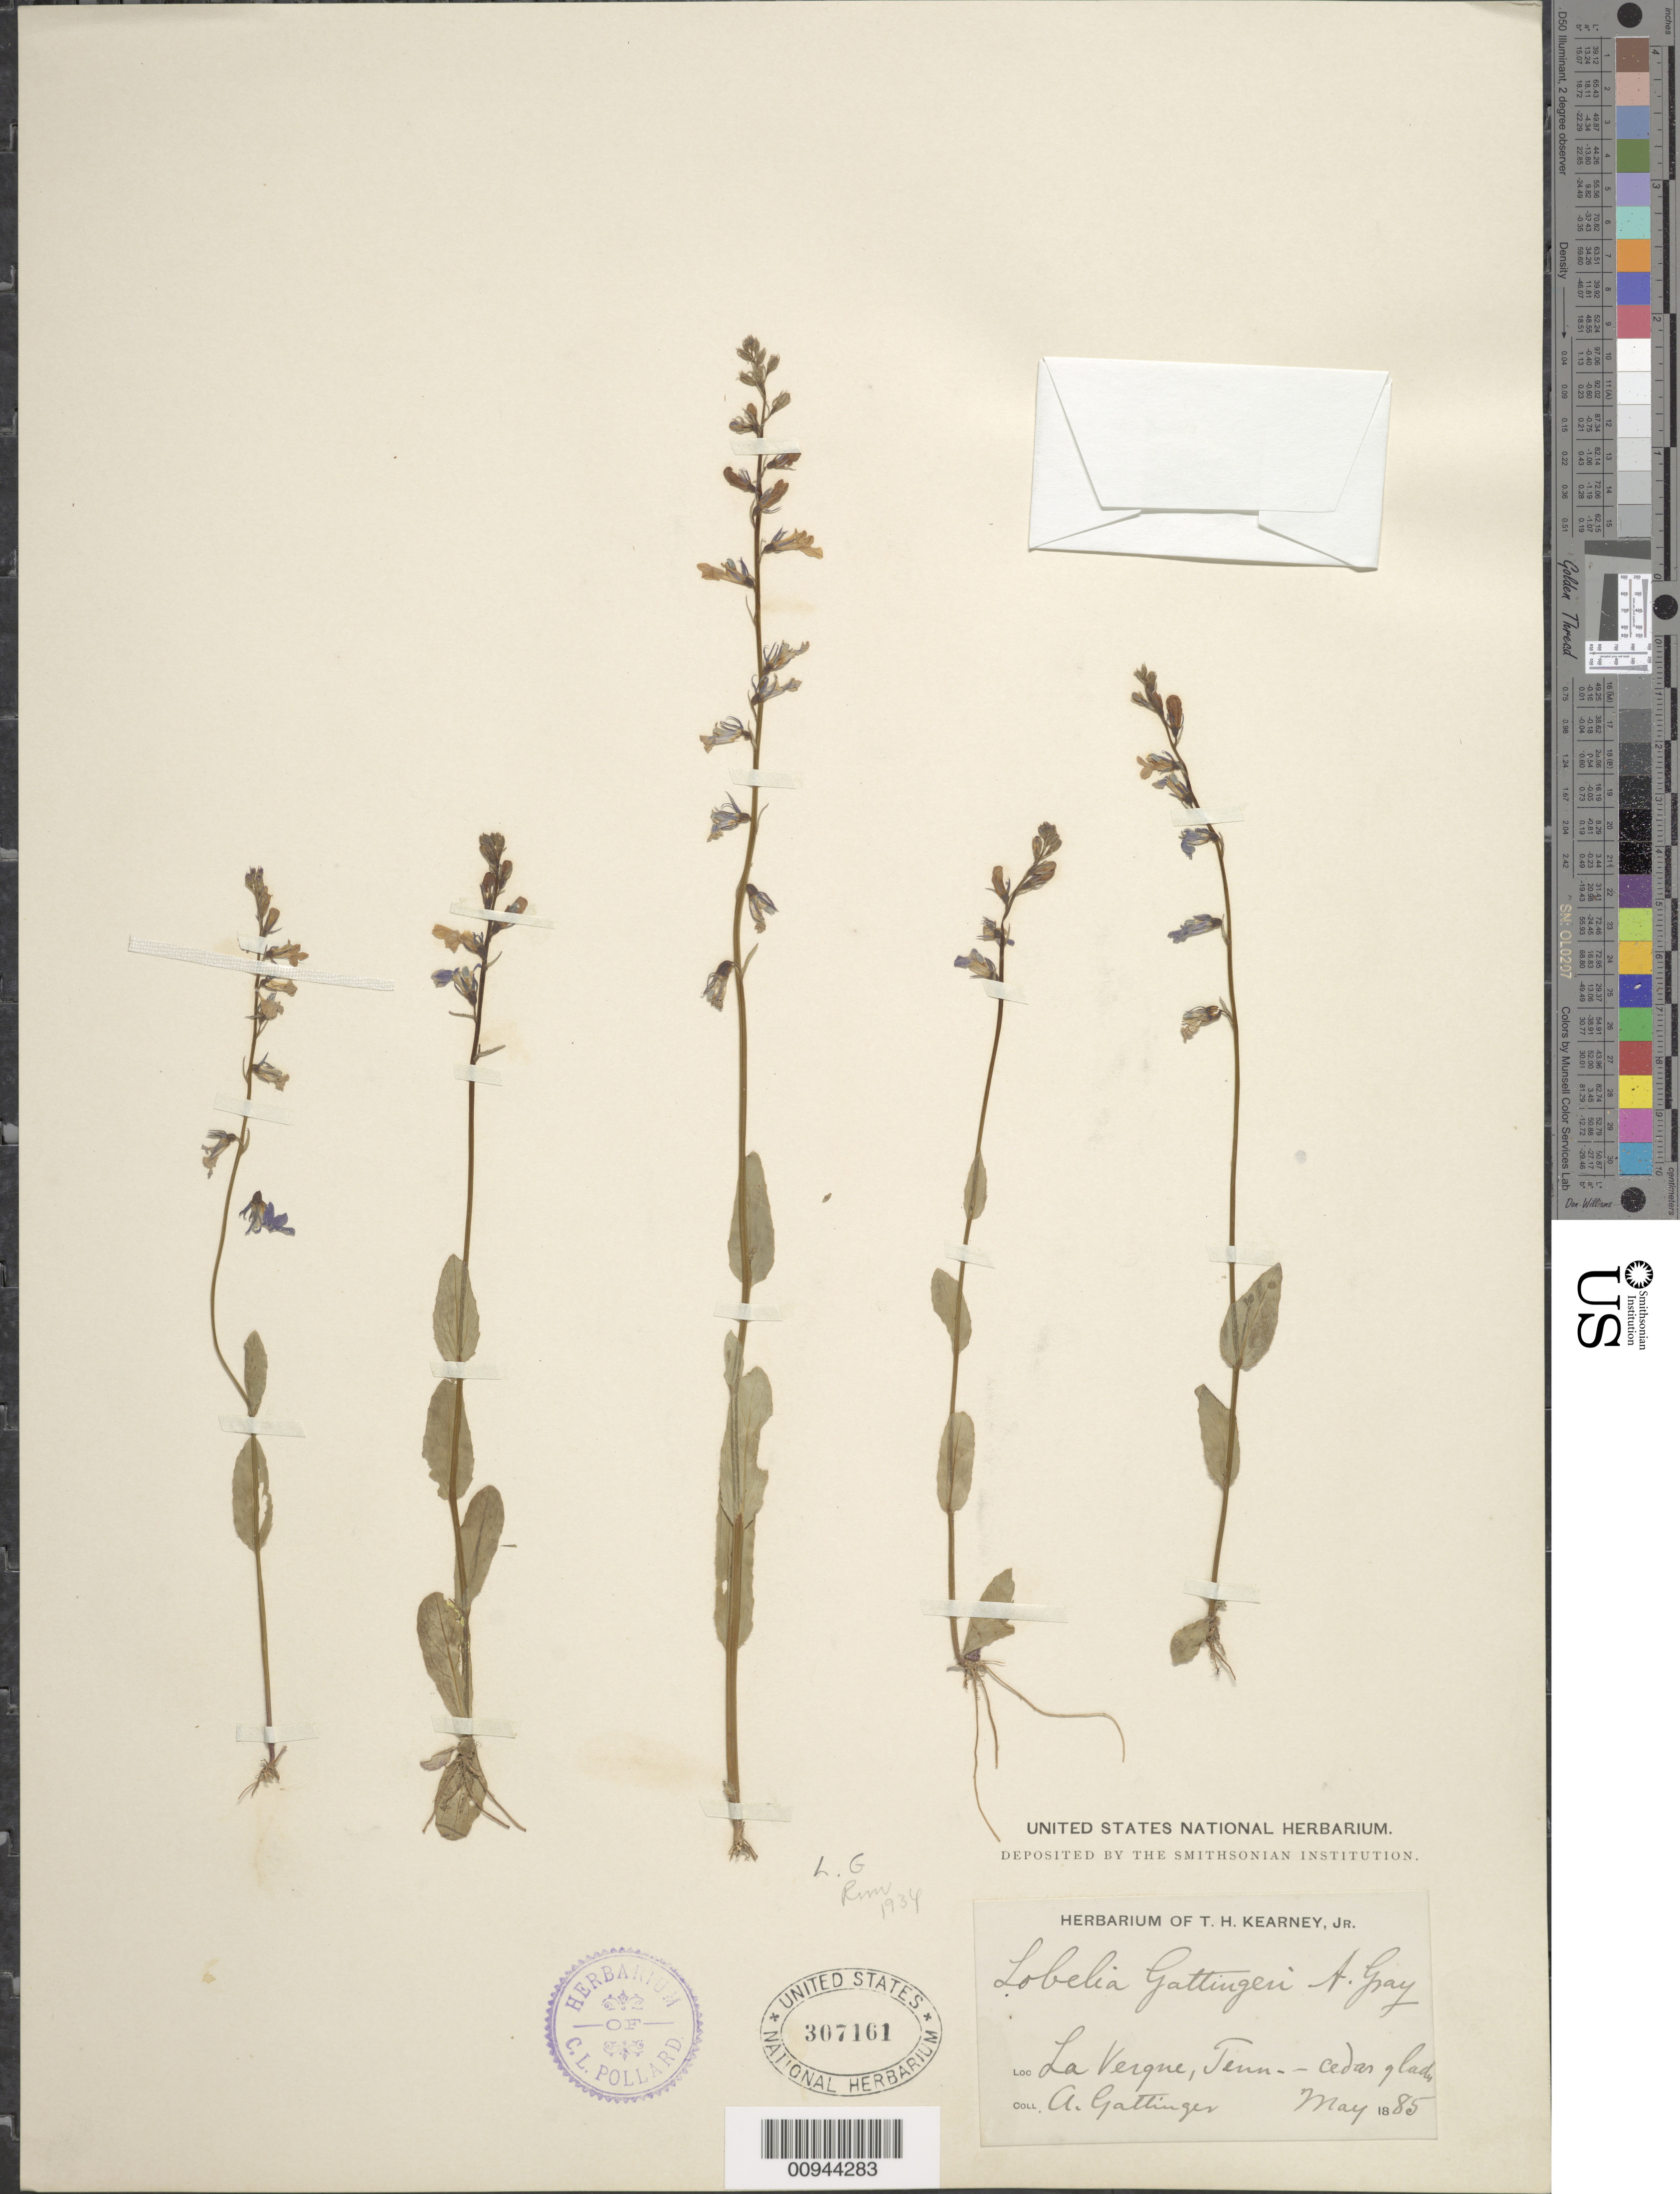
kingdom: Plantae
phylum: Tracheophyta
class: Magnoliopsida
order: Asterales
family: Campanulaceae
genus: Lobelia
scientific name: Lobelia gattingeri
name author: A. Gray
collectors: A. Gattinger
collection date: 1885-05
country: United States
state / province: Tennessee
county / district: Rutherford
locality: La Vergne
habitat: cedar glade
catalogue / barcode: US 307161